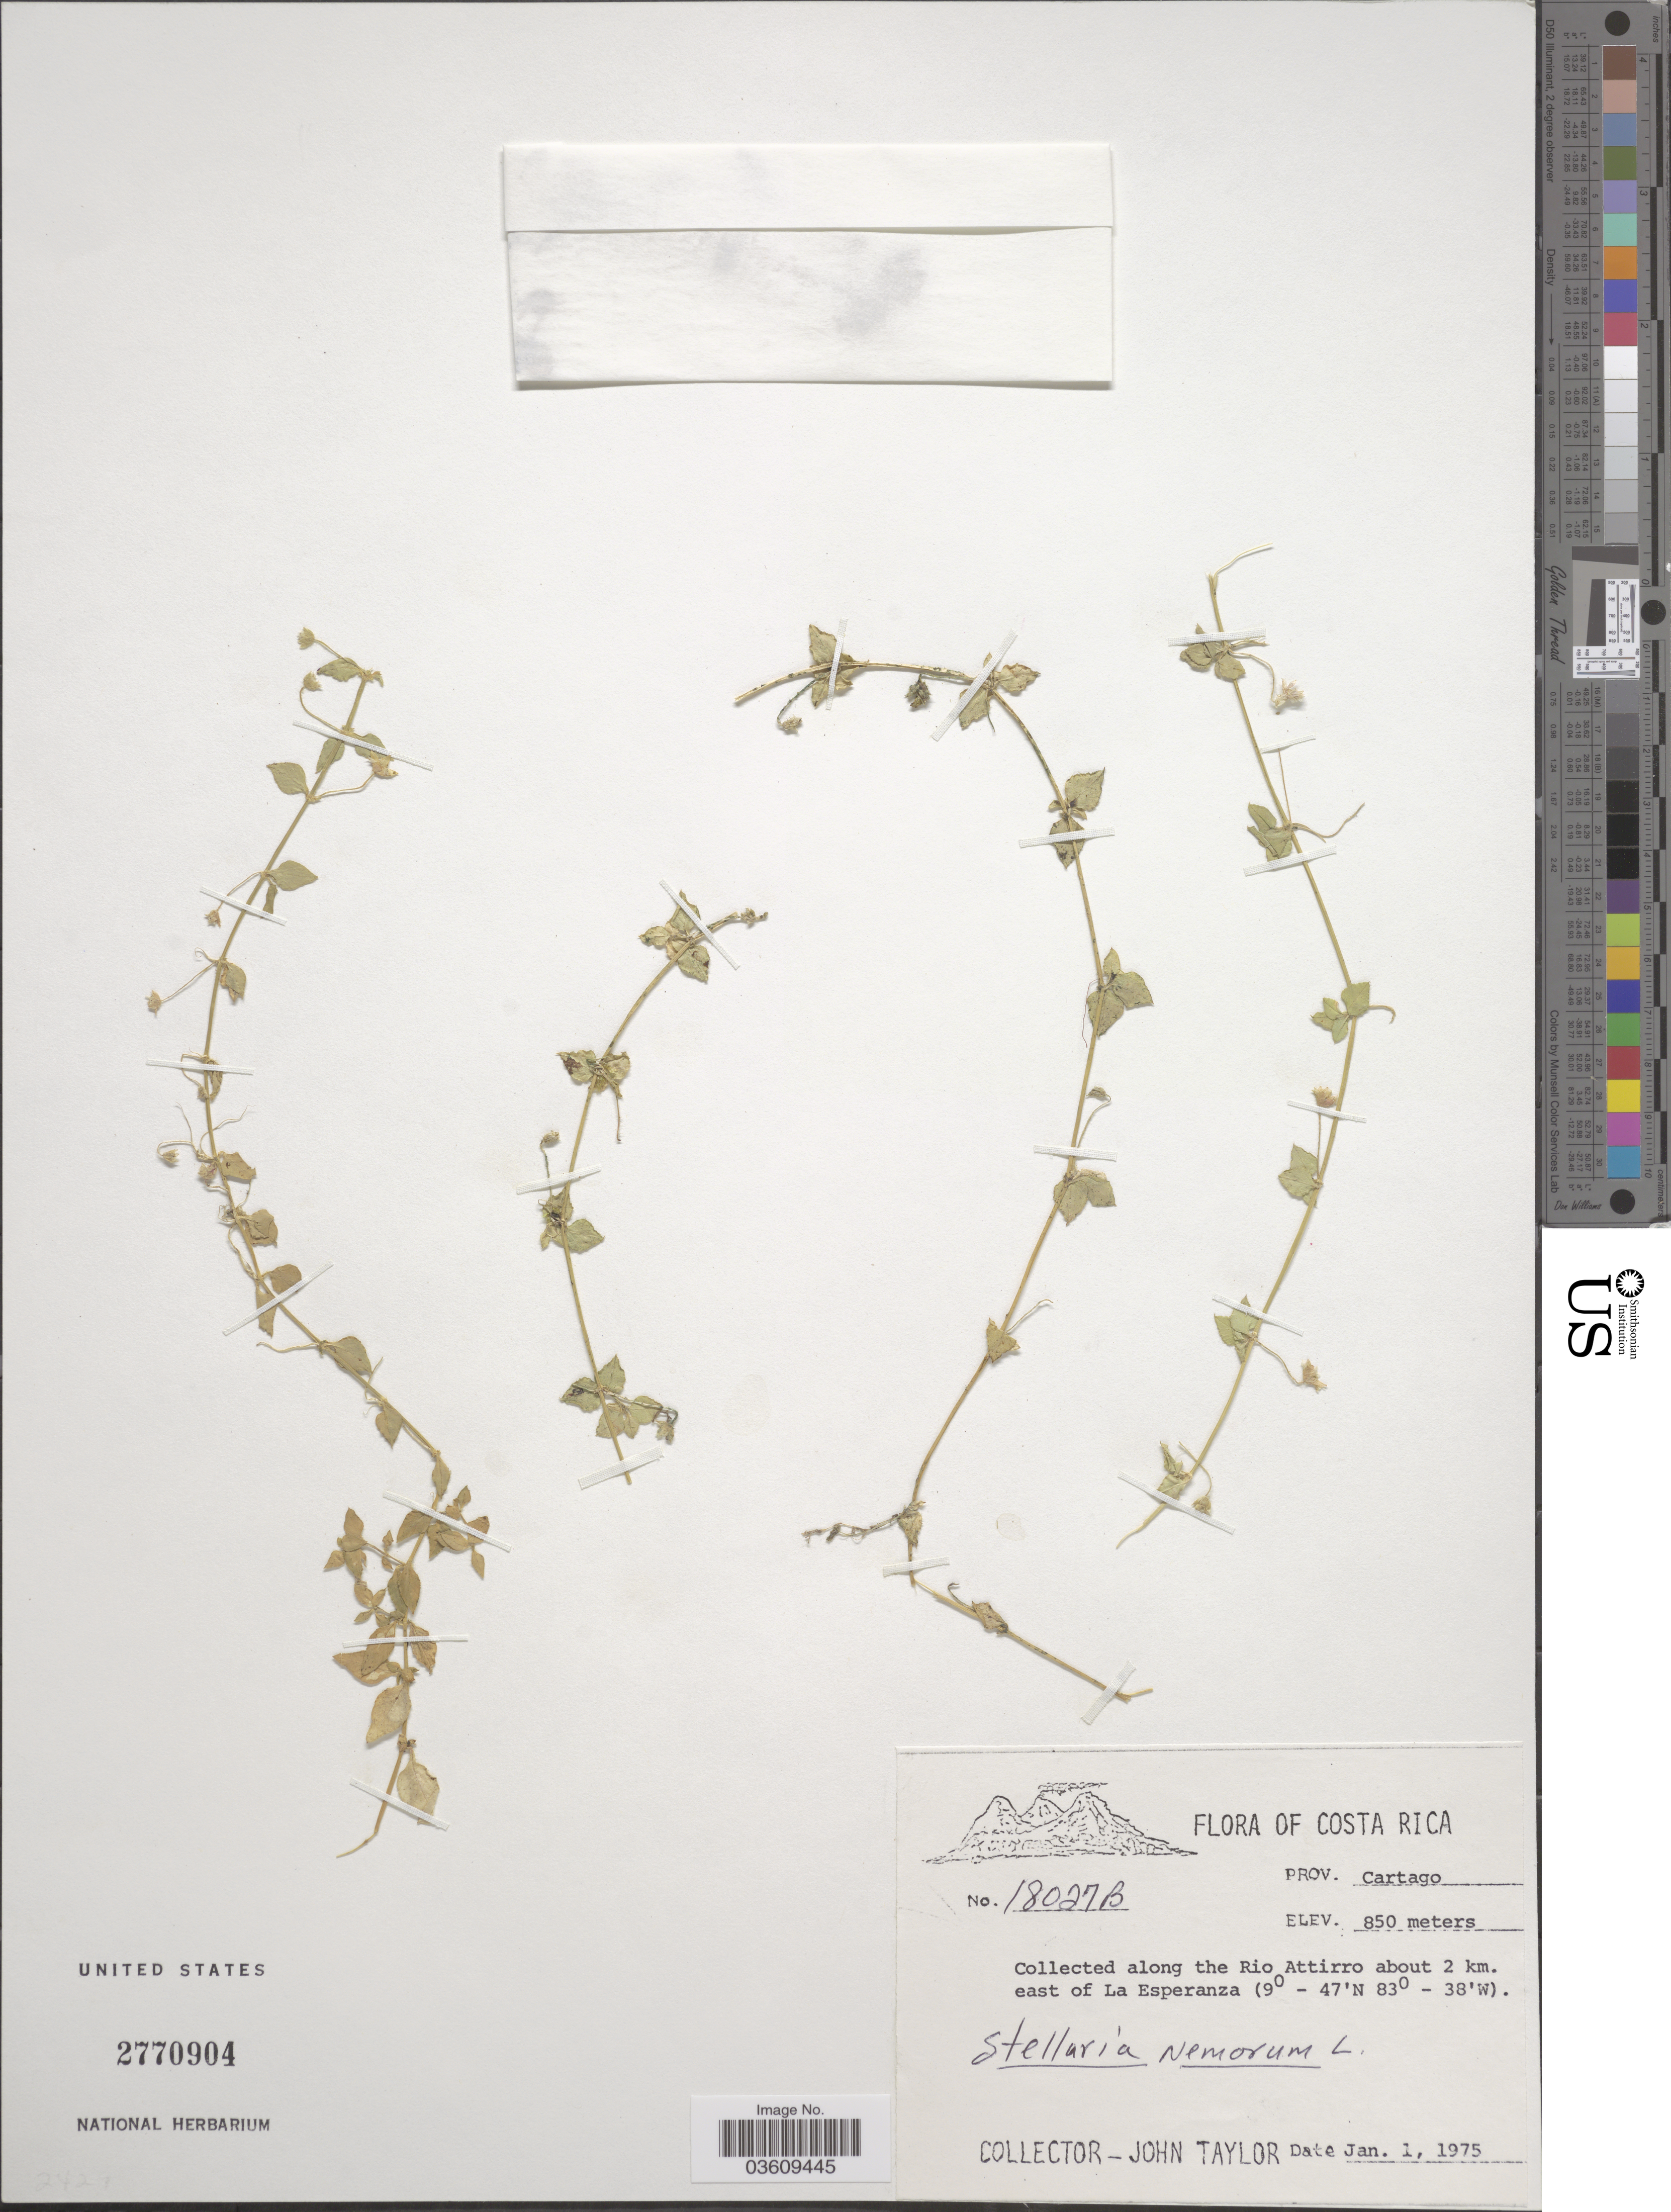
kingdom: Plantae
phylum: Tracheophyta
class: Magnoliopsida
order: Caryophyllales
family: Caryophyllaceae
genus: Stellaria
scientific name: Stellaria prostrata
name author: Baldwin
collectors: J. Taylor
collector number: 18027B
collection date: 1975-01-01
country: Costa Rica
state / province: Cartago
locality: Along the Rio Attirro about 2 km. east of La Esperanza.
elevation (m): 850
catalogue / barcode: US 2770904